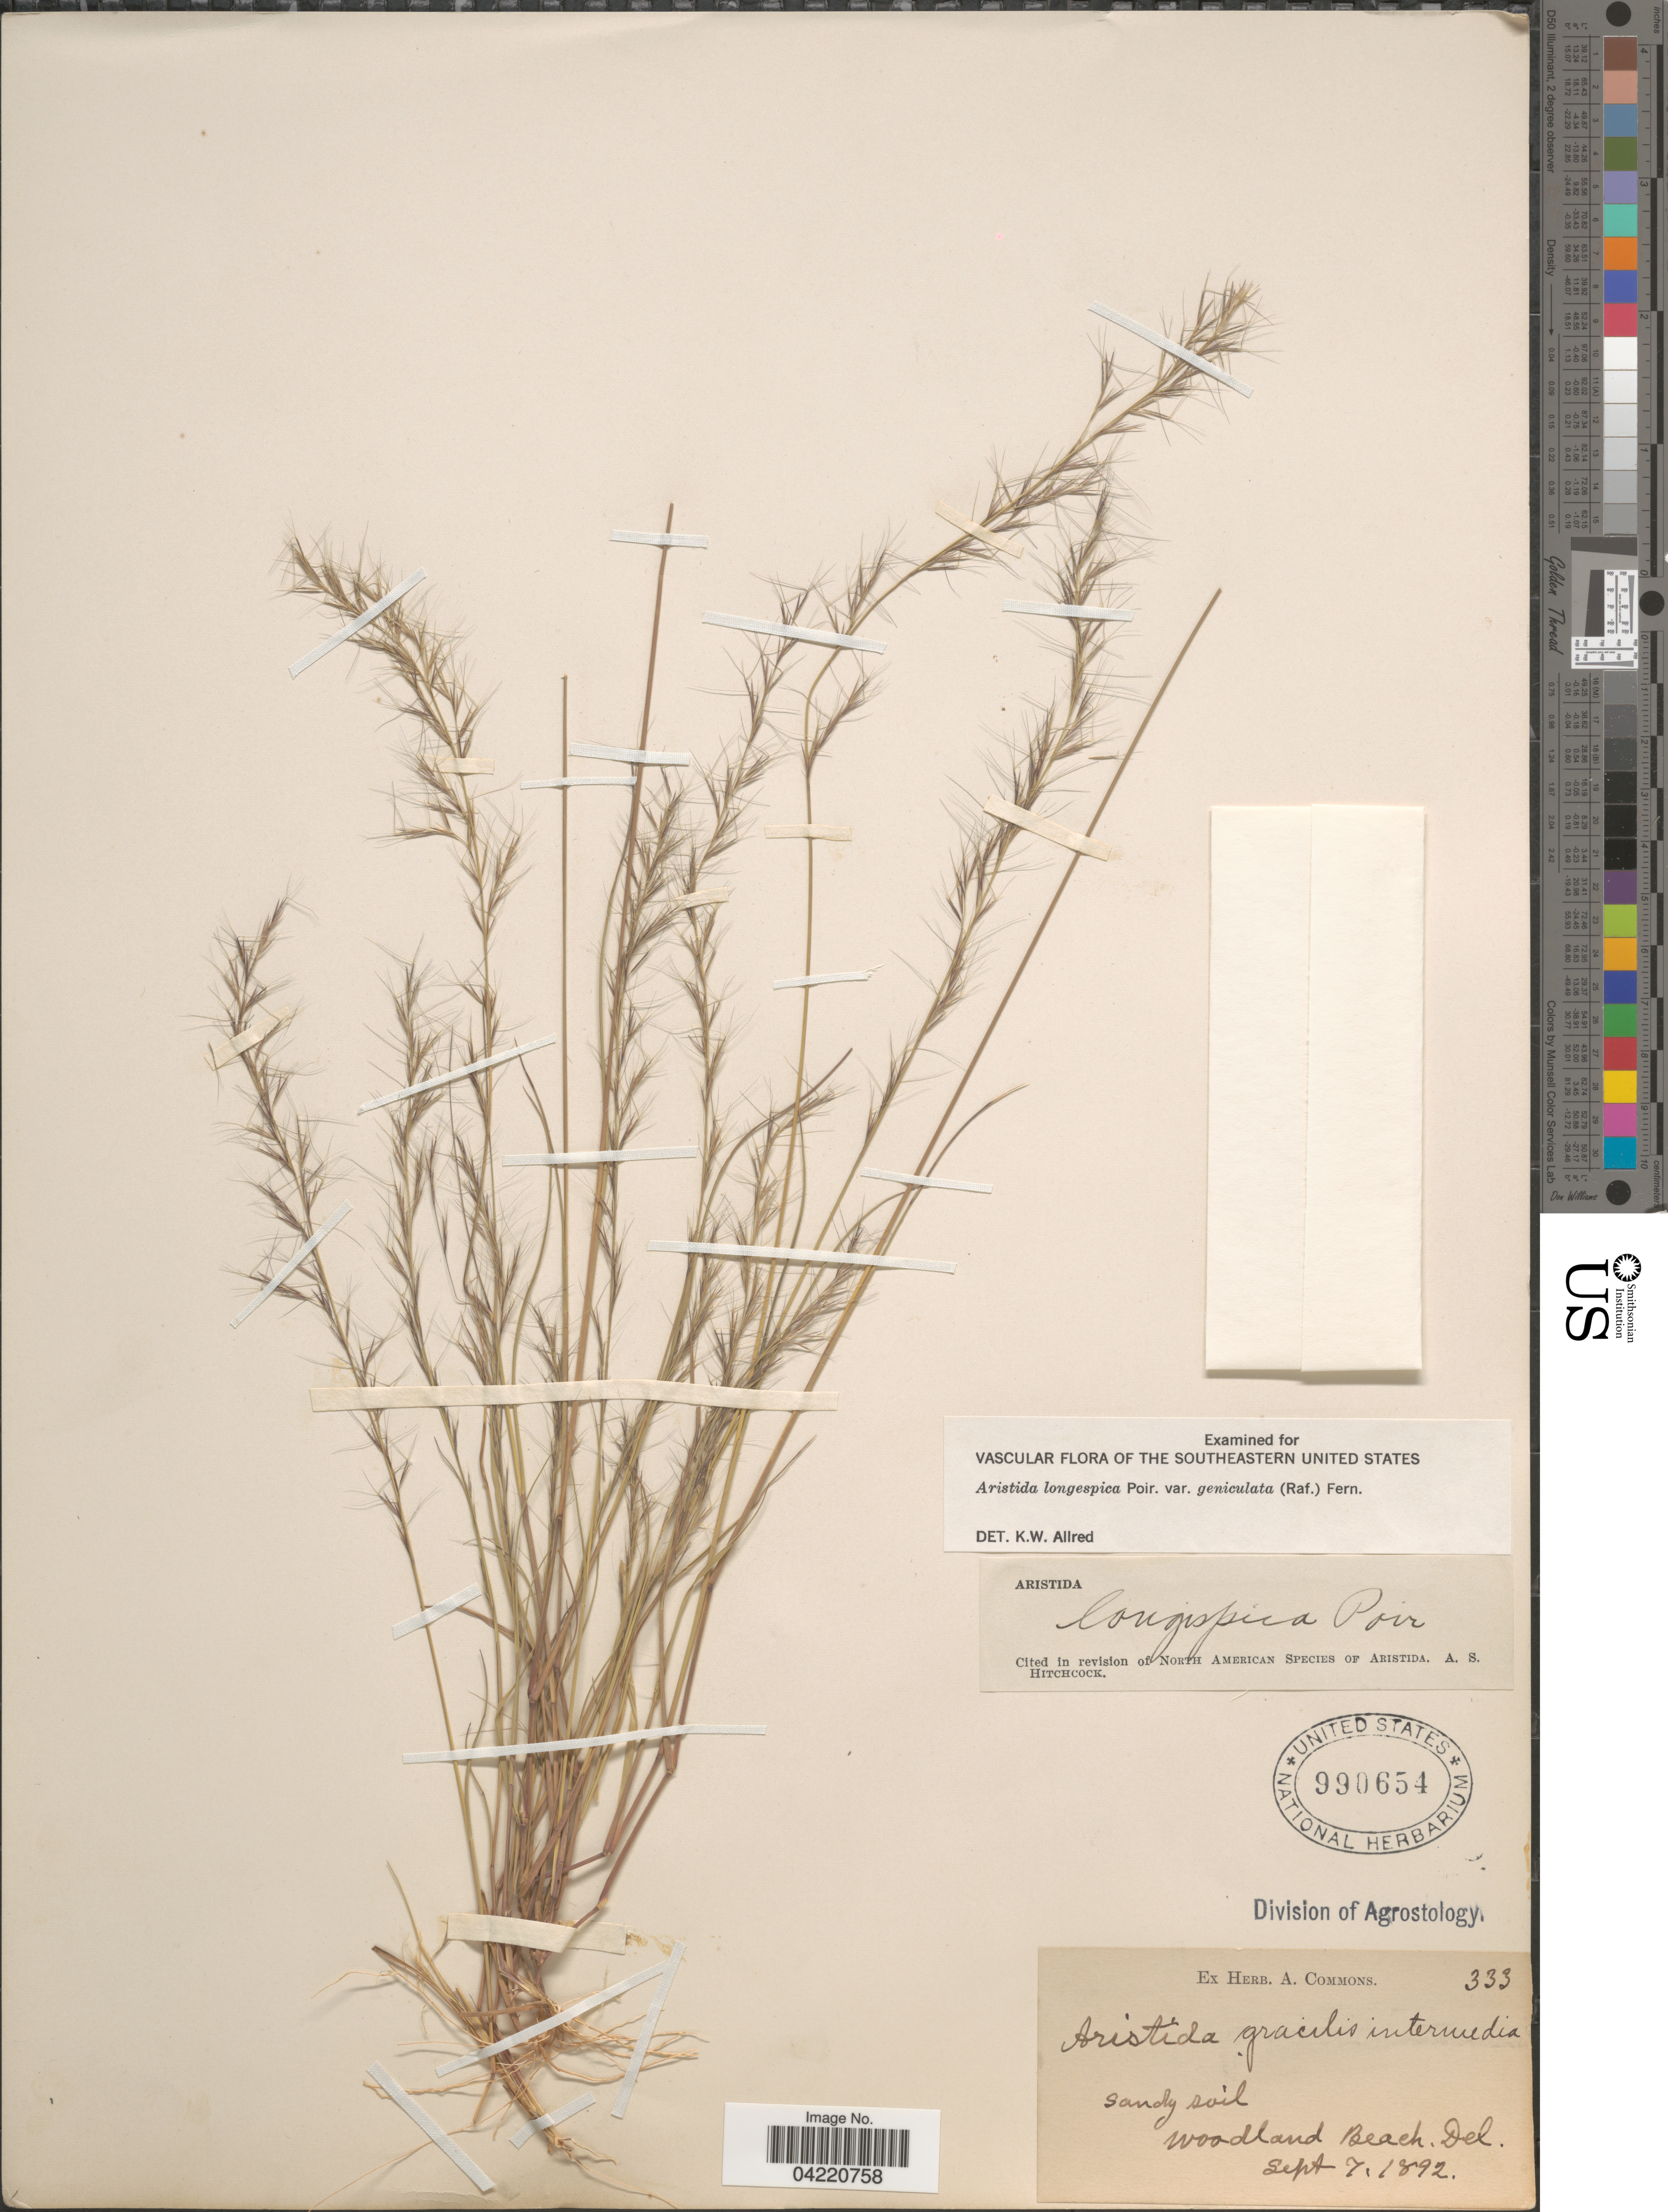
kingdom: Plantae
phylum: Tracheophyta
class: Liliopsida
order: Poales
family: Poaceae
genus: Aristida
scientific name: Aristida longespica var. geniculata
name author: (Raf.) Fernald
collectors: ex herb. A. Commons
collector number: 333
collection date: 1892-09-07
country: United States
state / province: Delaware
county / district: Kent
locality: Woodland Beach.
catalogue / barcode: US 990654